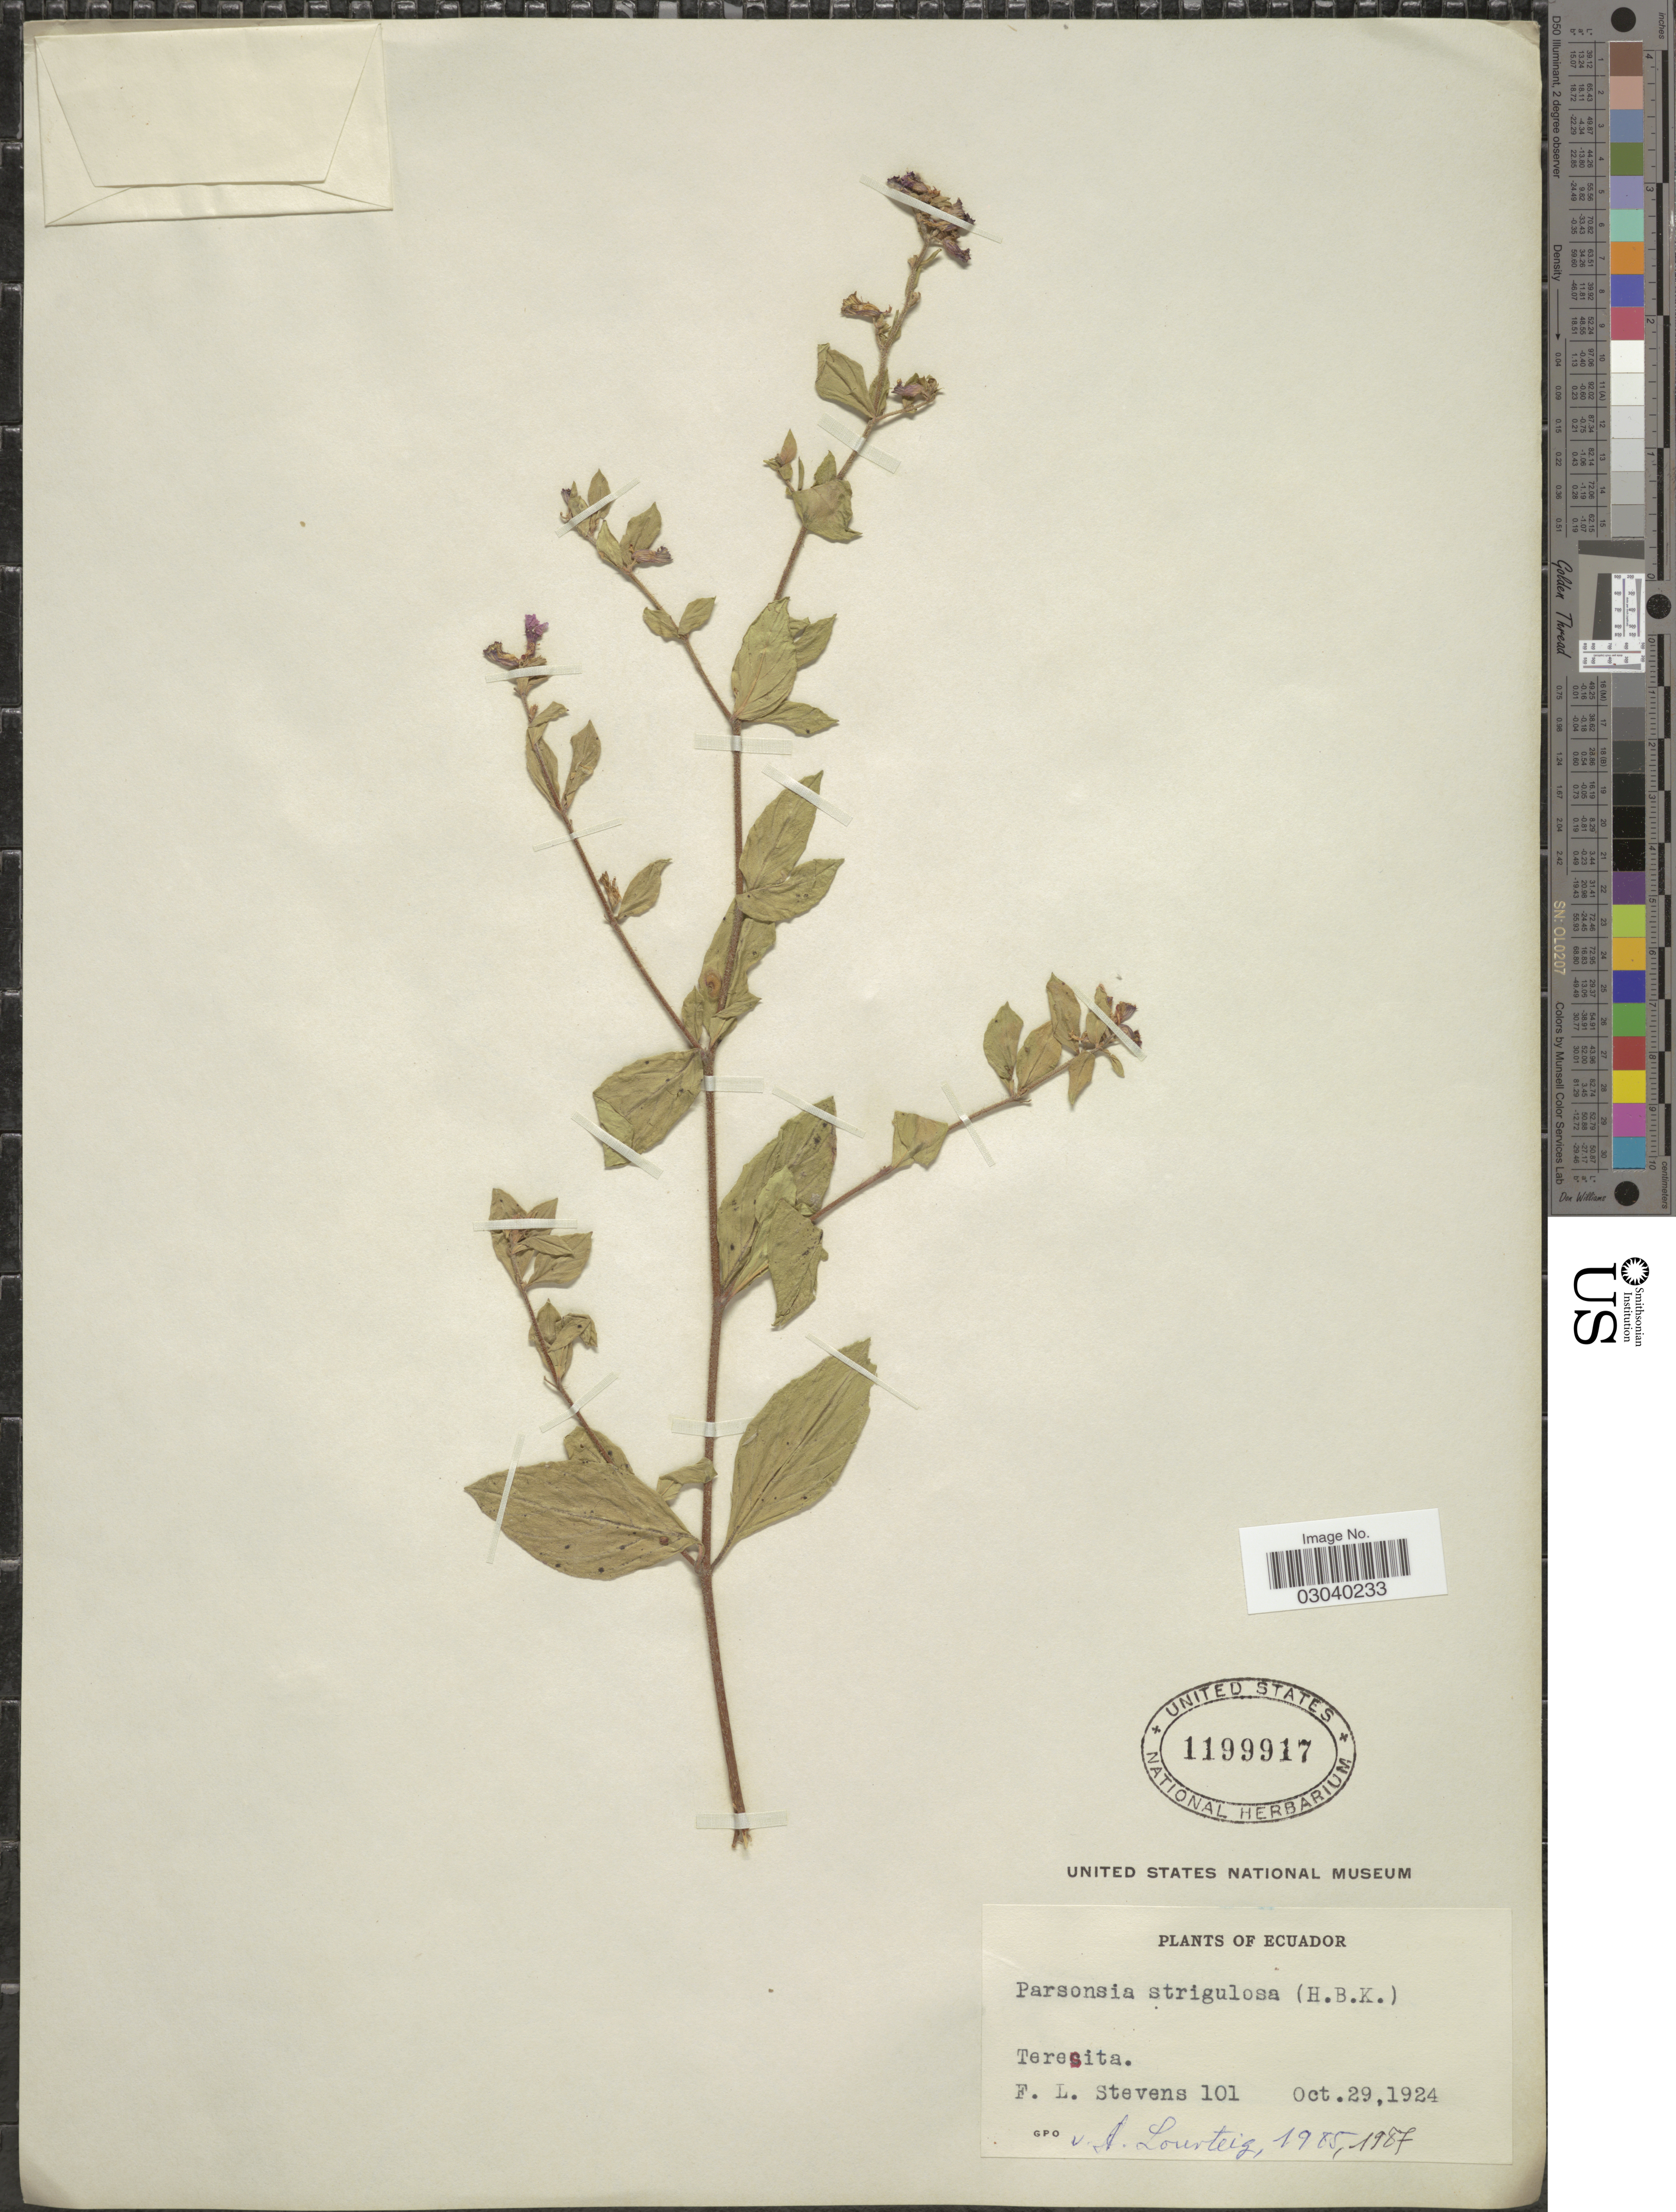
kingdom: Plantae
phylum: Tracheophyta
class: Magnoliopsida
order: Myrtales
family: Lythraceae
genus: Cuphea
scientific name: Cuphea strigulosa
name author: Kunth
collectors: F. L. Stevens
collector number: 101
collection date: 1924-10-29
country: Ecuador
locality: Teresita.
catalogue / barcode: US 1199917